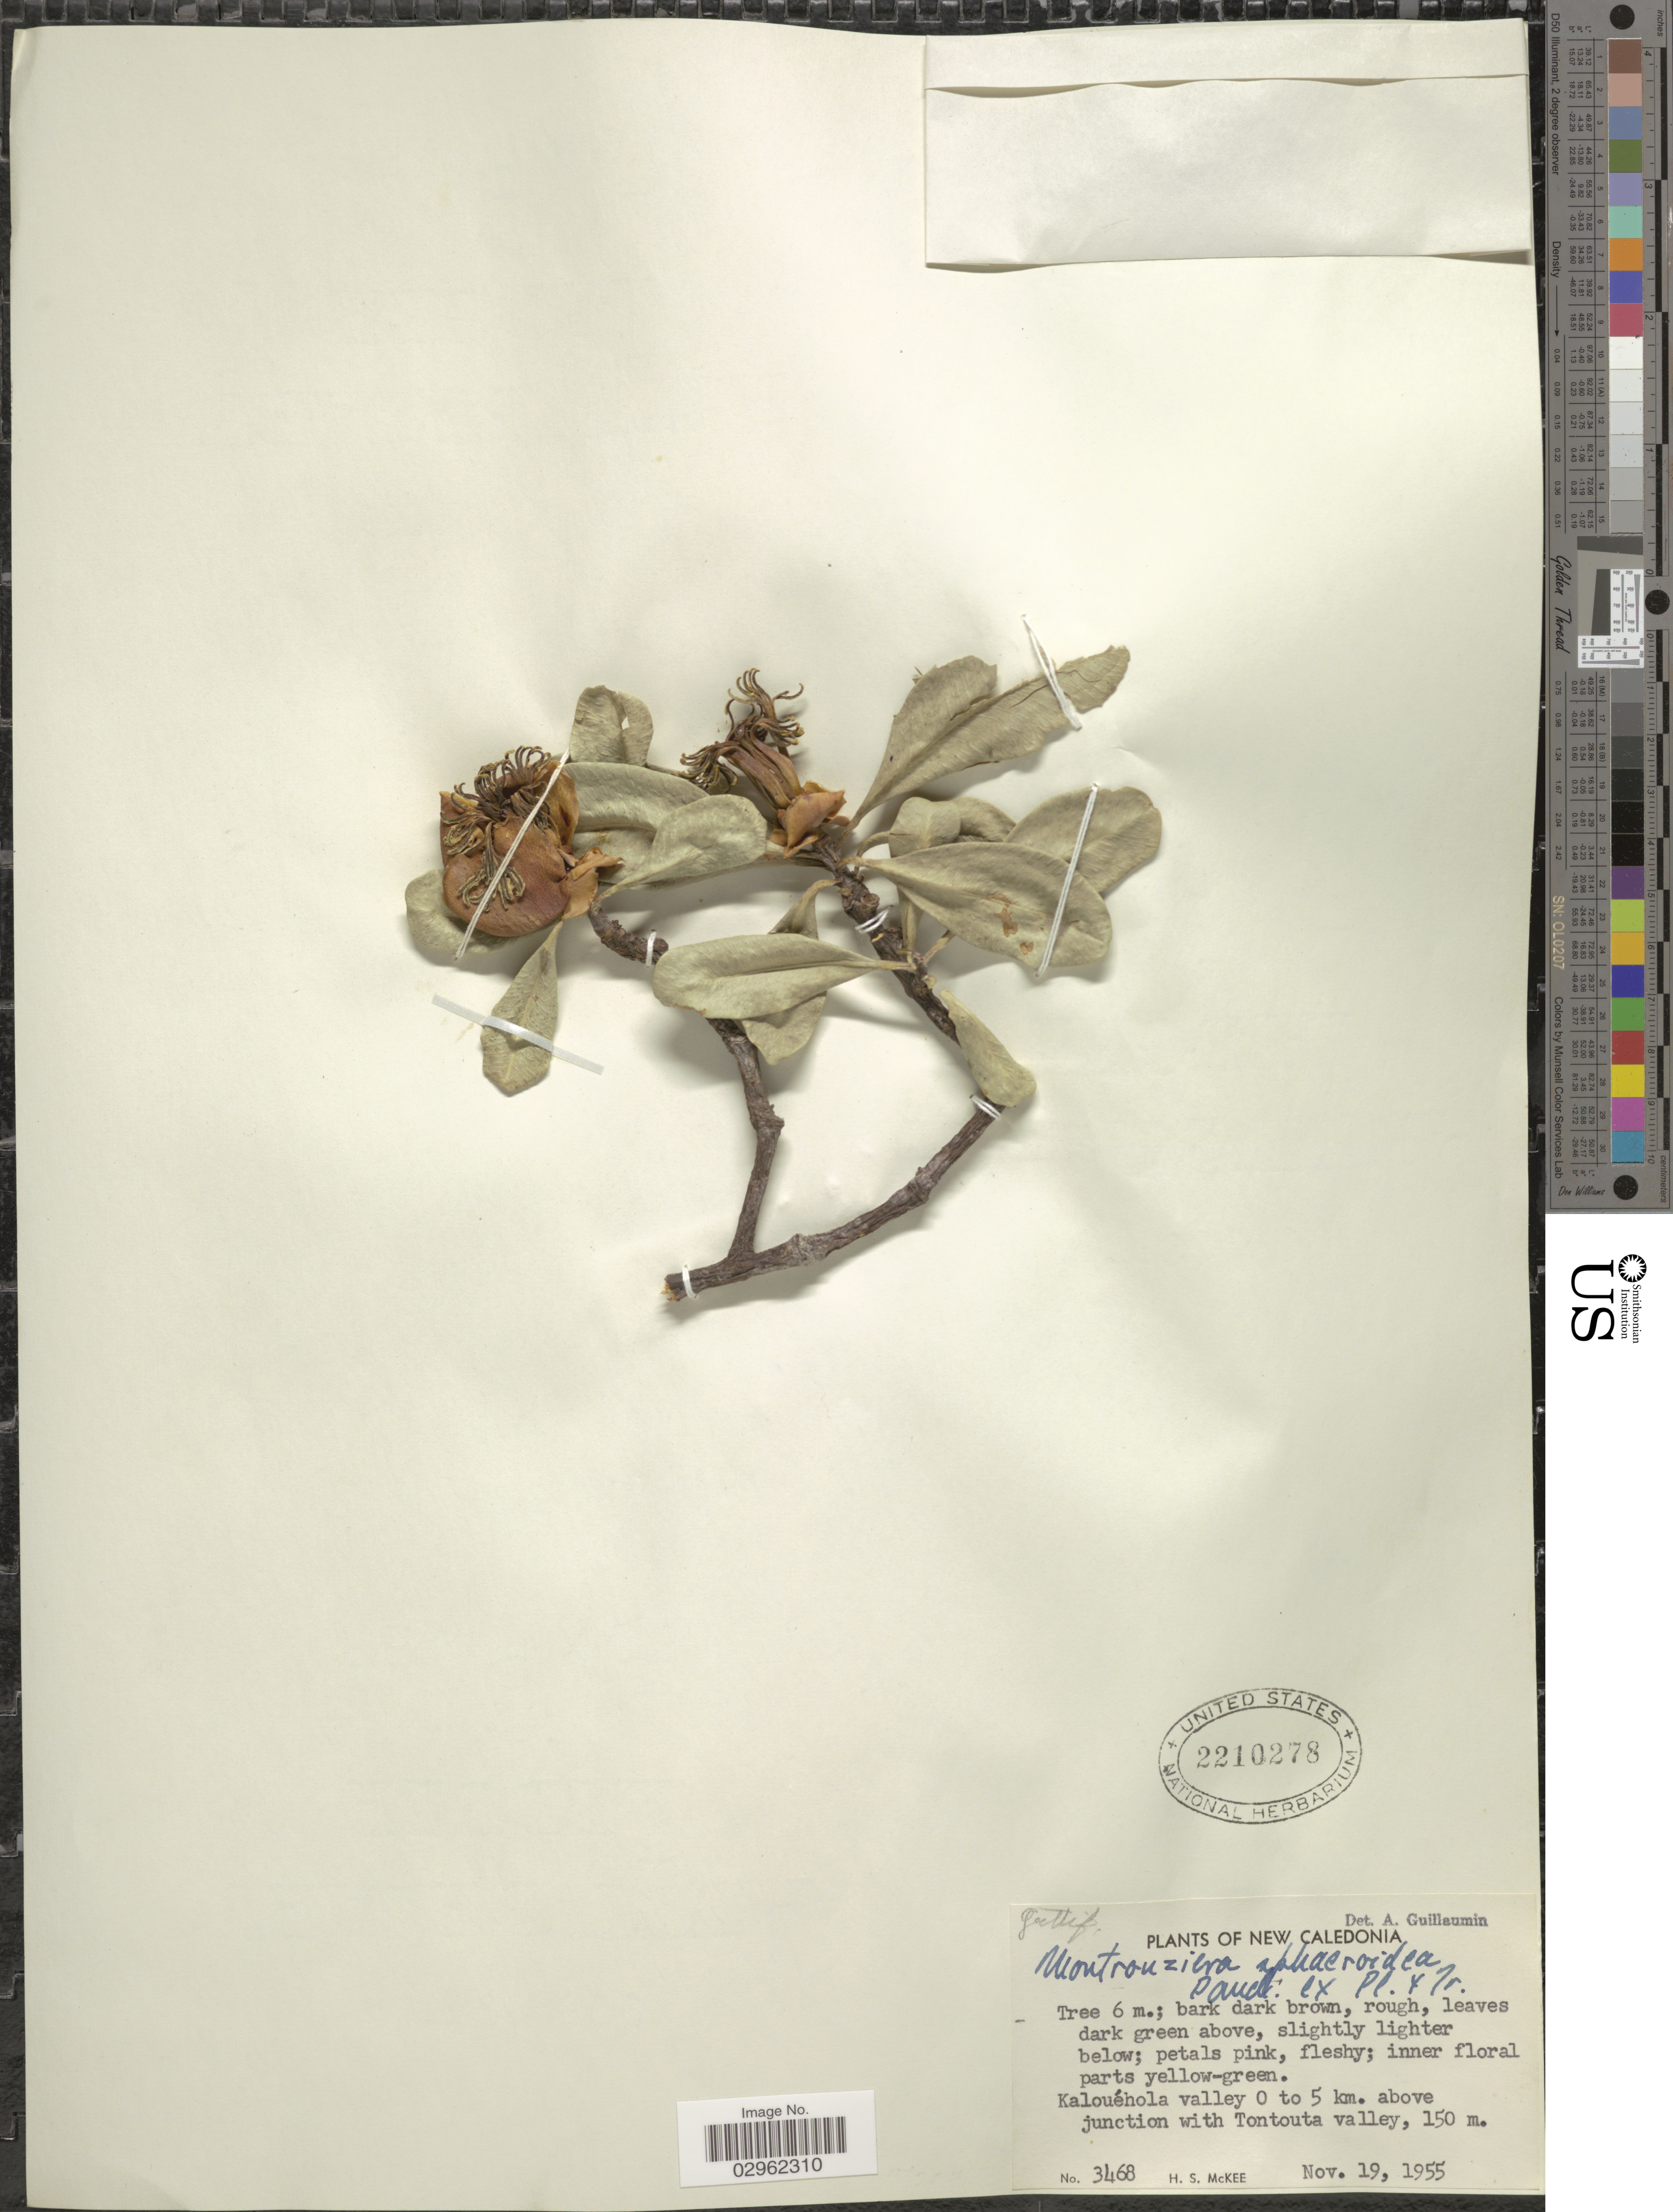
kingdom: Plantae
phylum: Tracheophyta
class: Magnoliopsida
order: Malpighiales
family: Clusiaceae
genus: Montrouziera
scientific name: Montrouziera sphaeroidea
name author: Pancher ex Planch. & Triana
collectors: H. S. McKee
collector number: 3468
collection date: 1955-11-19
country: New Caledonia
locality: Kalouéhola valley 0 to 5 km. above junction with Tontouta valley.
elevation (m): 150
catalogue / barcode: US 2210278